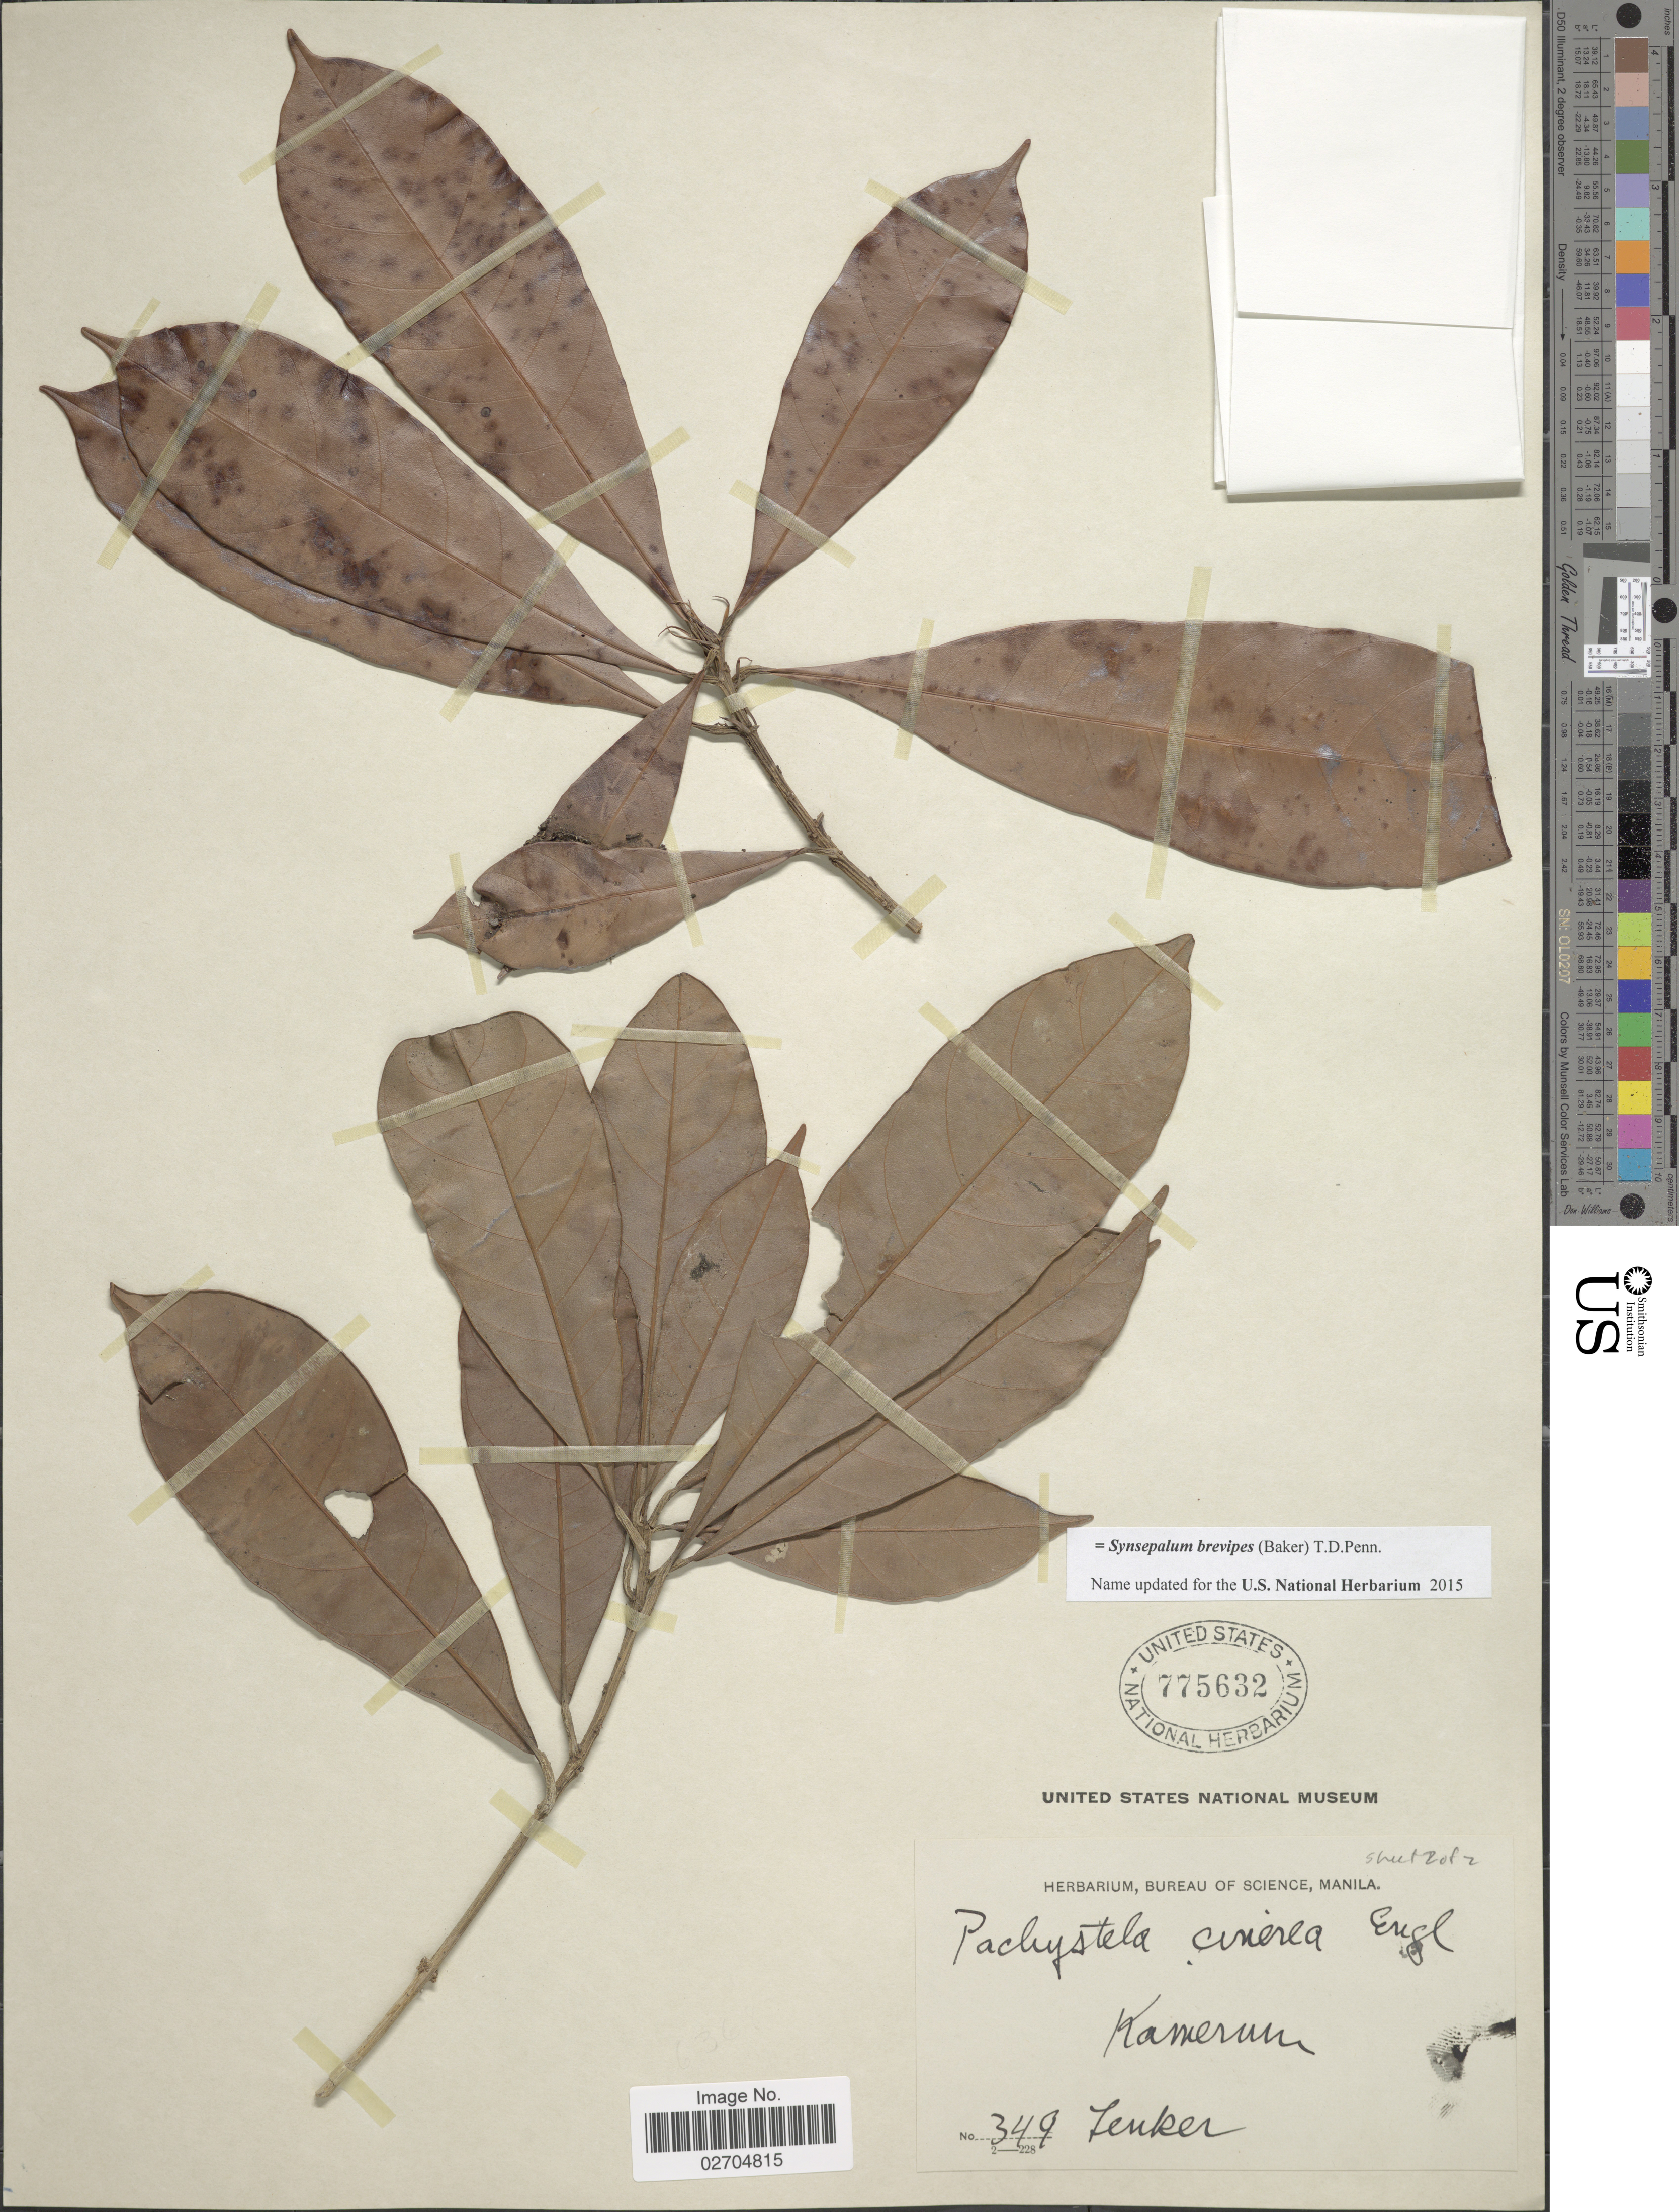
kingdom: Plantae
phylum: Tracheophyta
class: Magnoliopsida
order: Ericales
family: Sapotaceae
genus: Synsepalum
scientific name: Synsepalum brevipes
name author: (Baker) T.D. Penn.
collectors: Zenker, --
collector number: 349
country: Cameroon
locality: Kamerun.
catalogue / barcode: US 775632